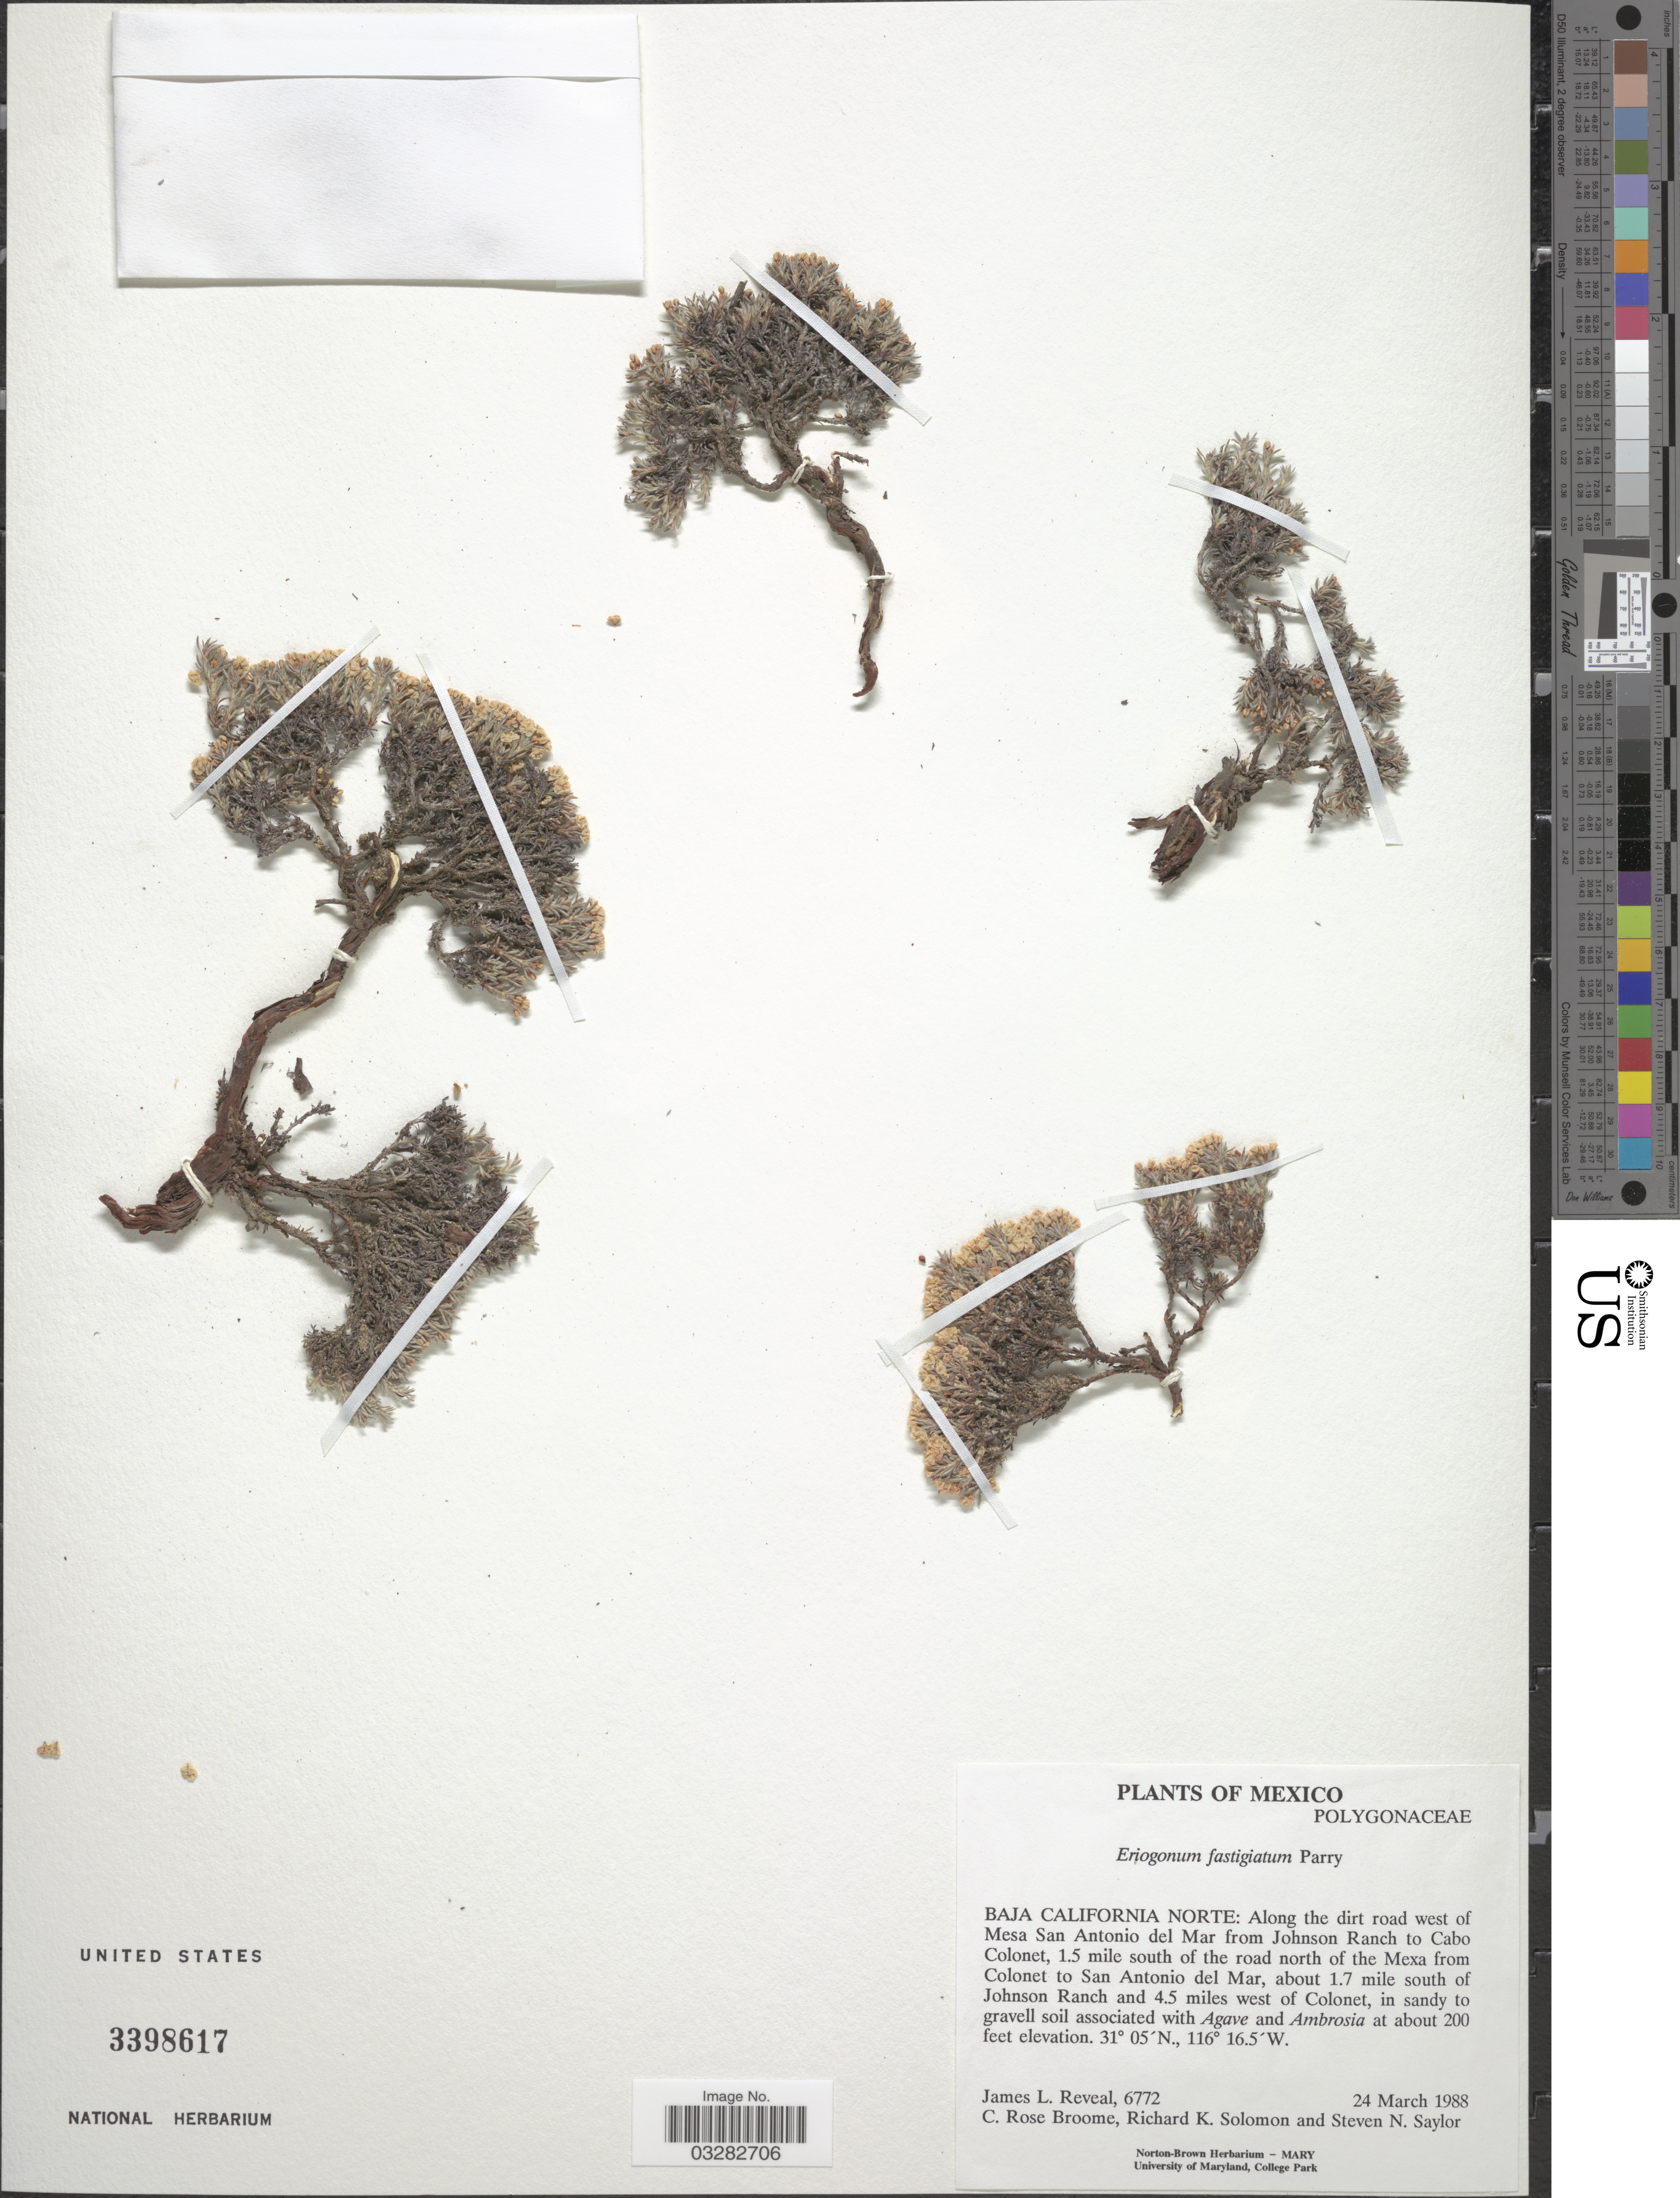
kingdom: Plantae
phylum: Tracheophyta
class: Magnoliopsida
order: Caryophyllales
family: Polygonaceae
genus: Eriogonum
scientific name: Eriogonum fastigiatum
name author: Parry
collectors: J. L. Reveal, C. R. Broome, R. Solomon & S. Saylor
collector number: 6772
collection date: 1988-03-24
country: Mexico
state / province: Baja California Norte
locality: Along the dirt road west of Mesa San Antonio del Mar from Johnson Ranch to Cabo Colonet, 1.5 mile south of the road north of the Mexa from Colonet to San Antonio del Mar, about 1.7 mile south of Johnson Ranch and 4.5 miles west of Colonet.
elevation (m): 61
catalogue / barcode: US 3398617